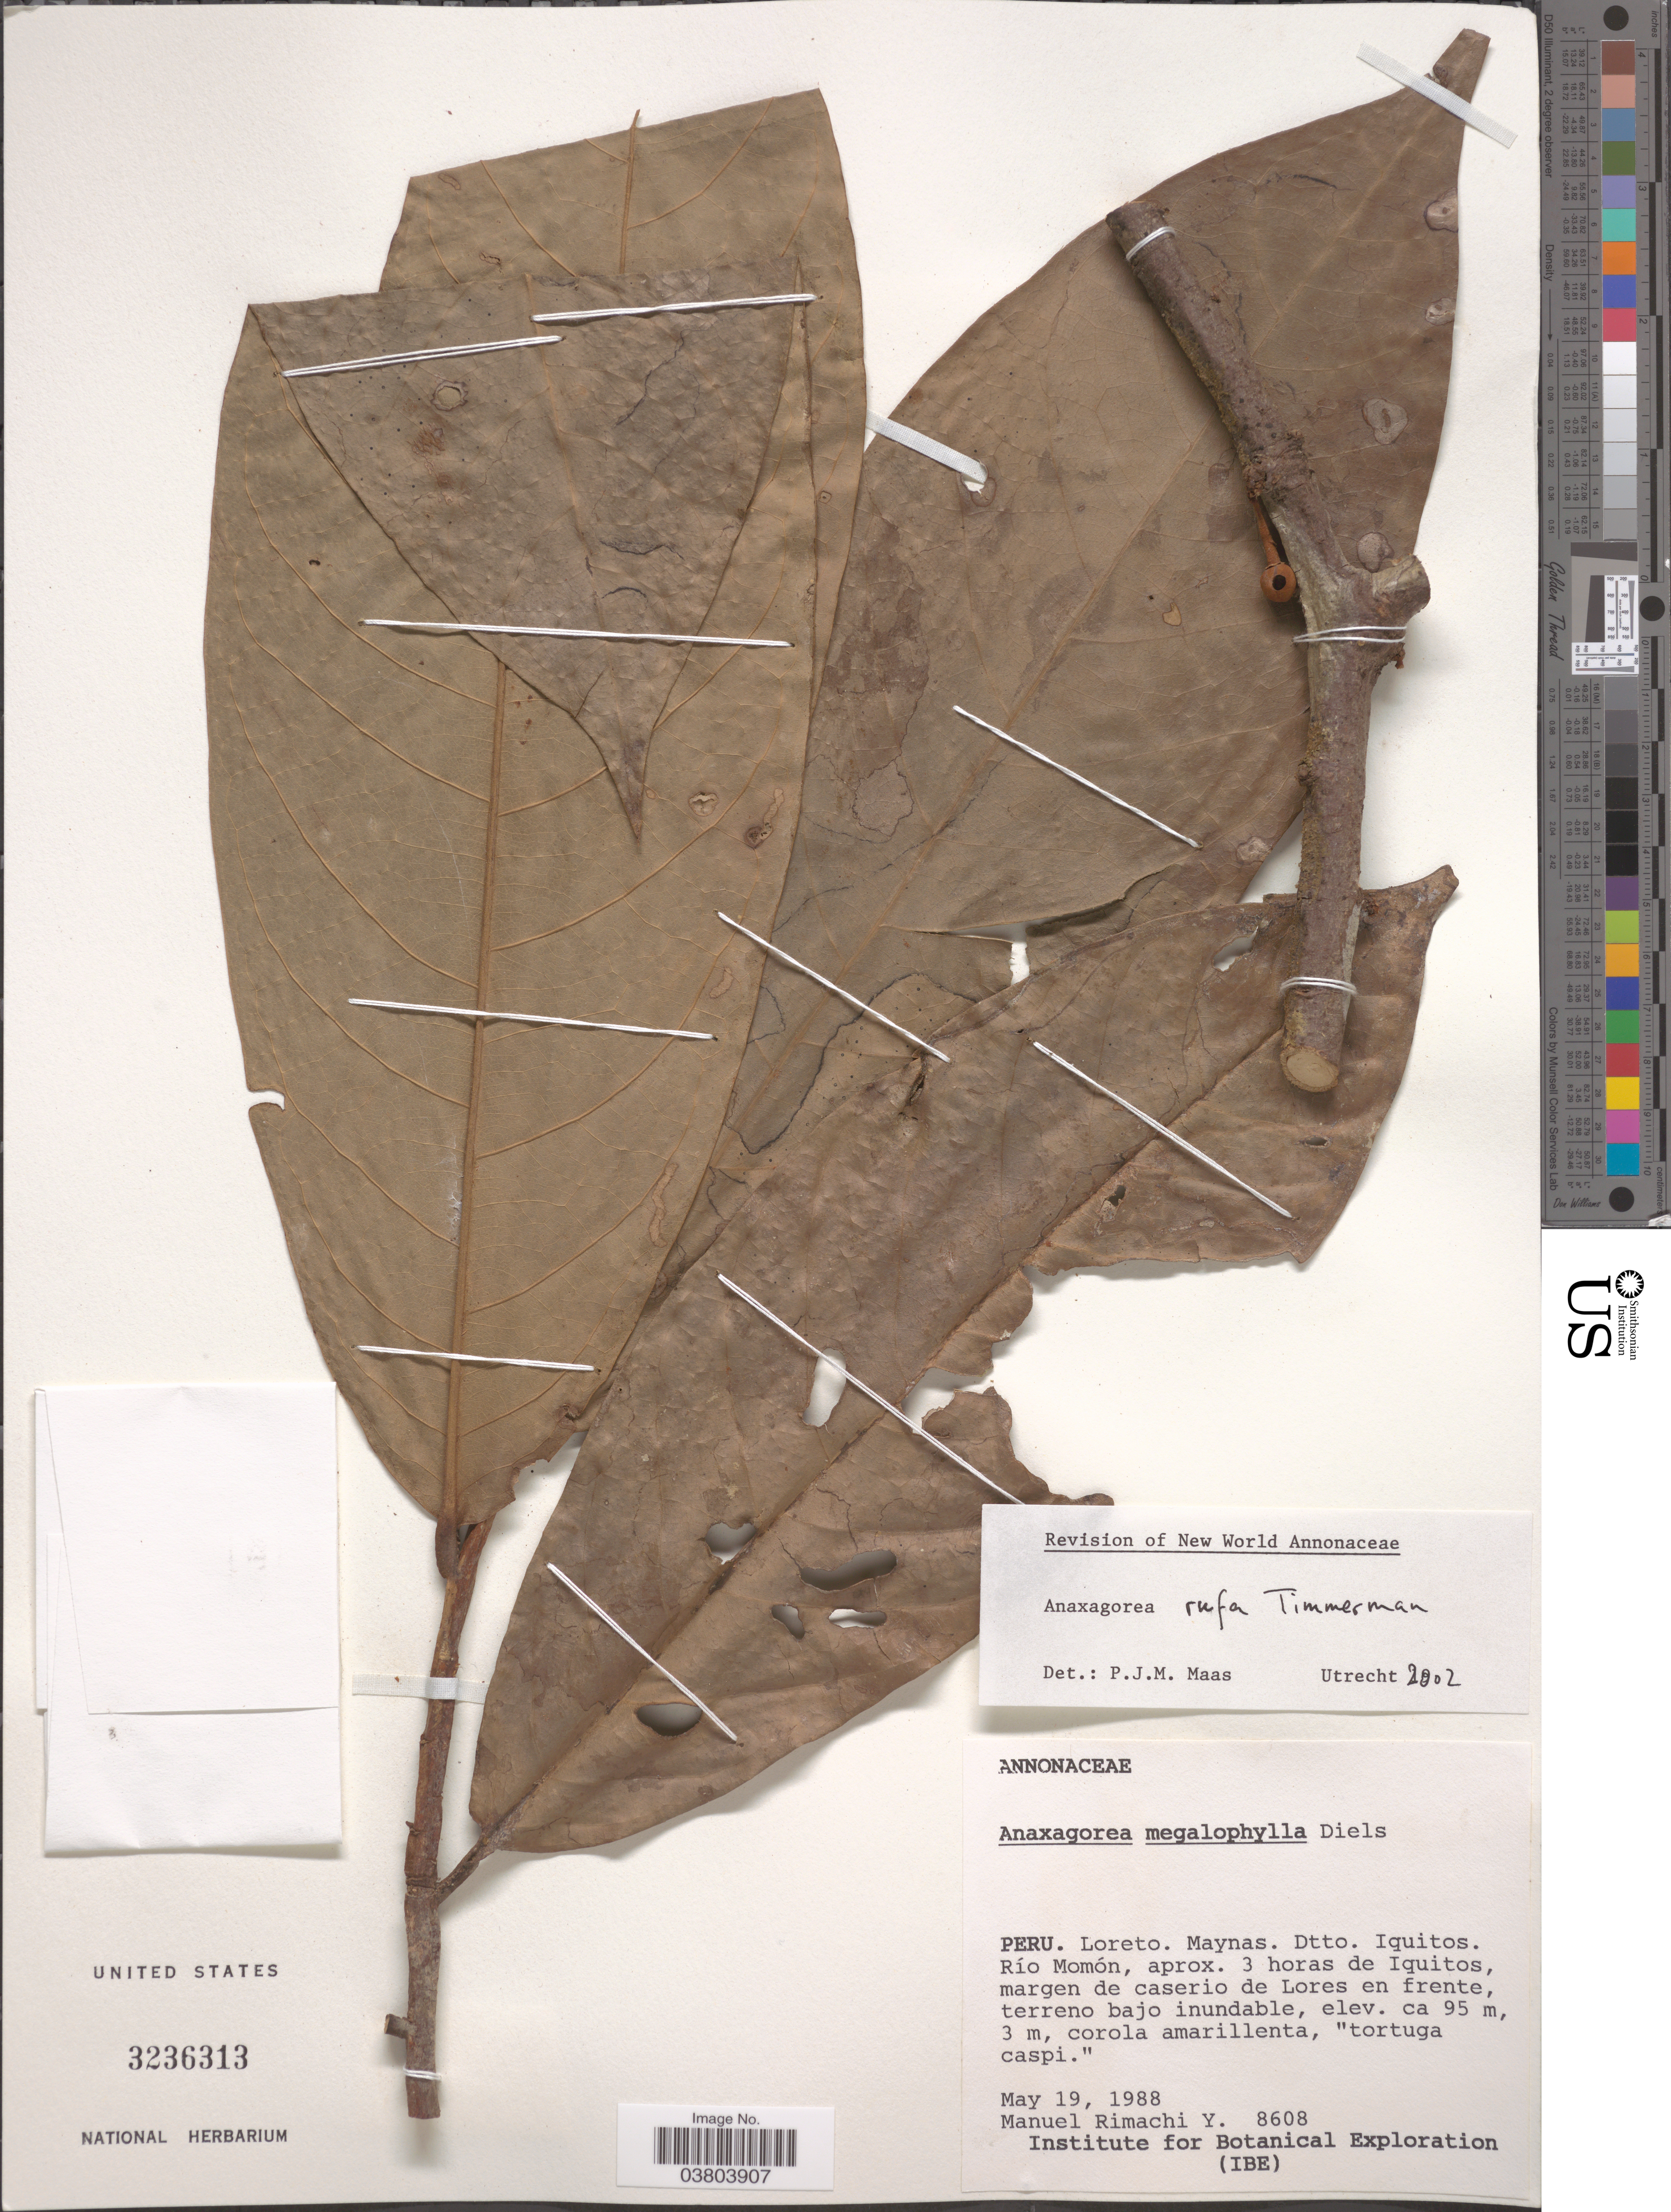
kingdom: Plantae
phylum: Tracheophyta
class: Magnoliopsida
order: Magnoliales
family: Annonaceae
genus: Anaxagorea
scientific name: Anaxagorea rufa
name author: Timmerman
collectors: M. Rimachi Y.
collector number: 8608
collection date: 1988-05-19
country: Peru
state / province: Loreto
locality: Maynas. Dtto. Iquitos. Río Momón, aprox. 3 horas de Iquitos, margen de caserio de Lores en frente.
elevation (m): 95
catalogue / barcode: US 3236313